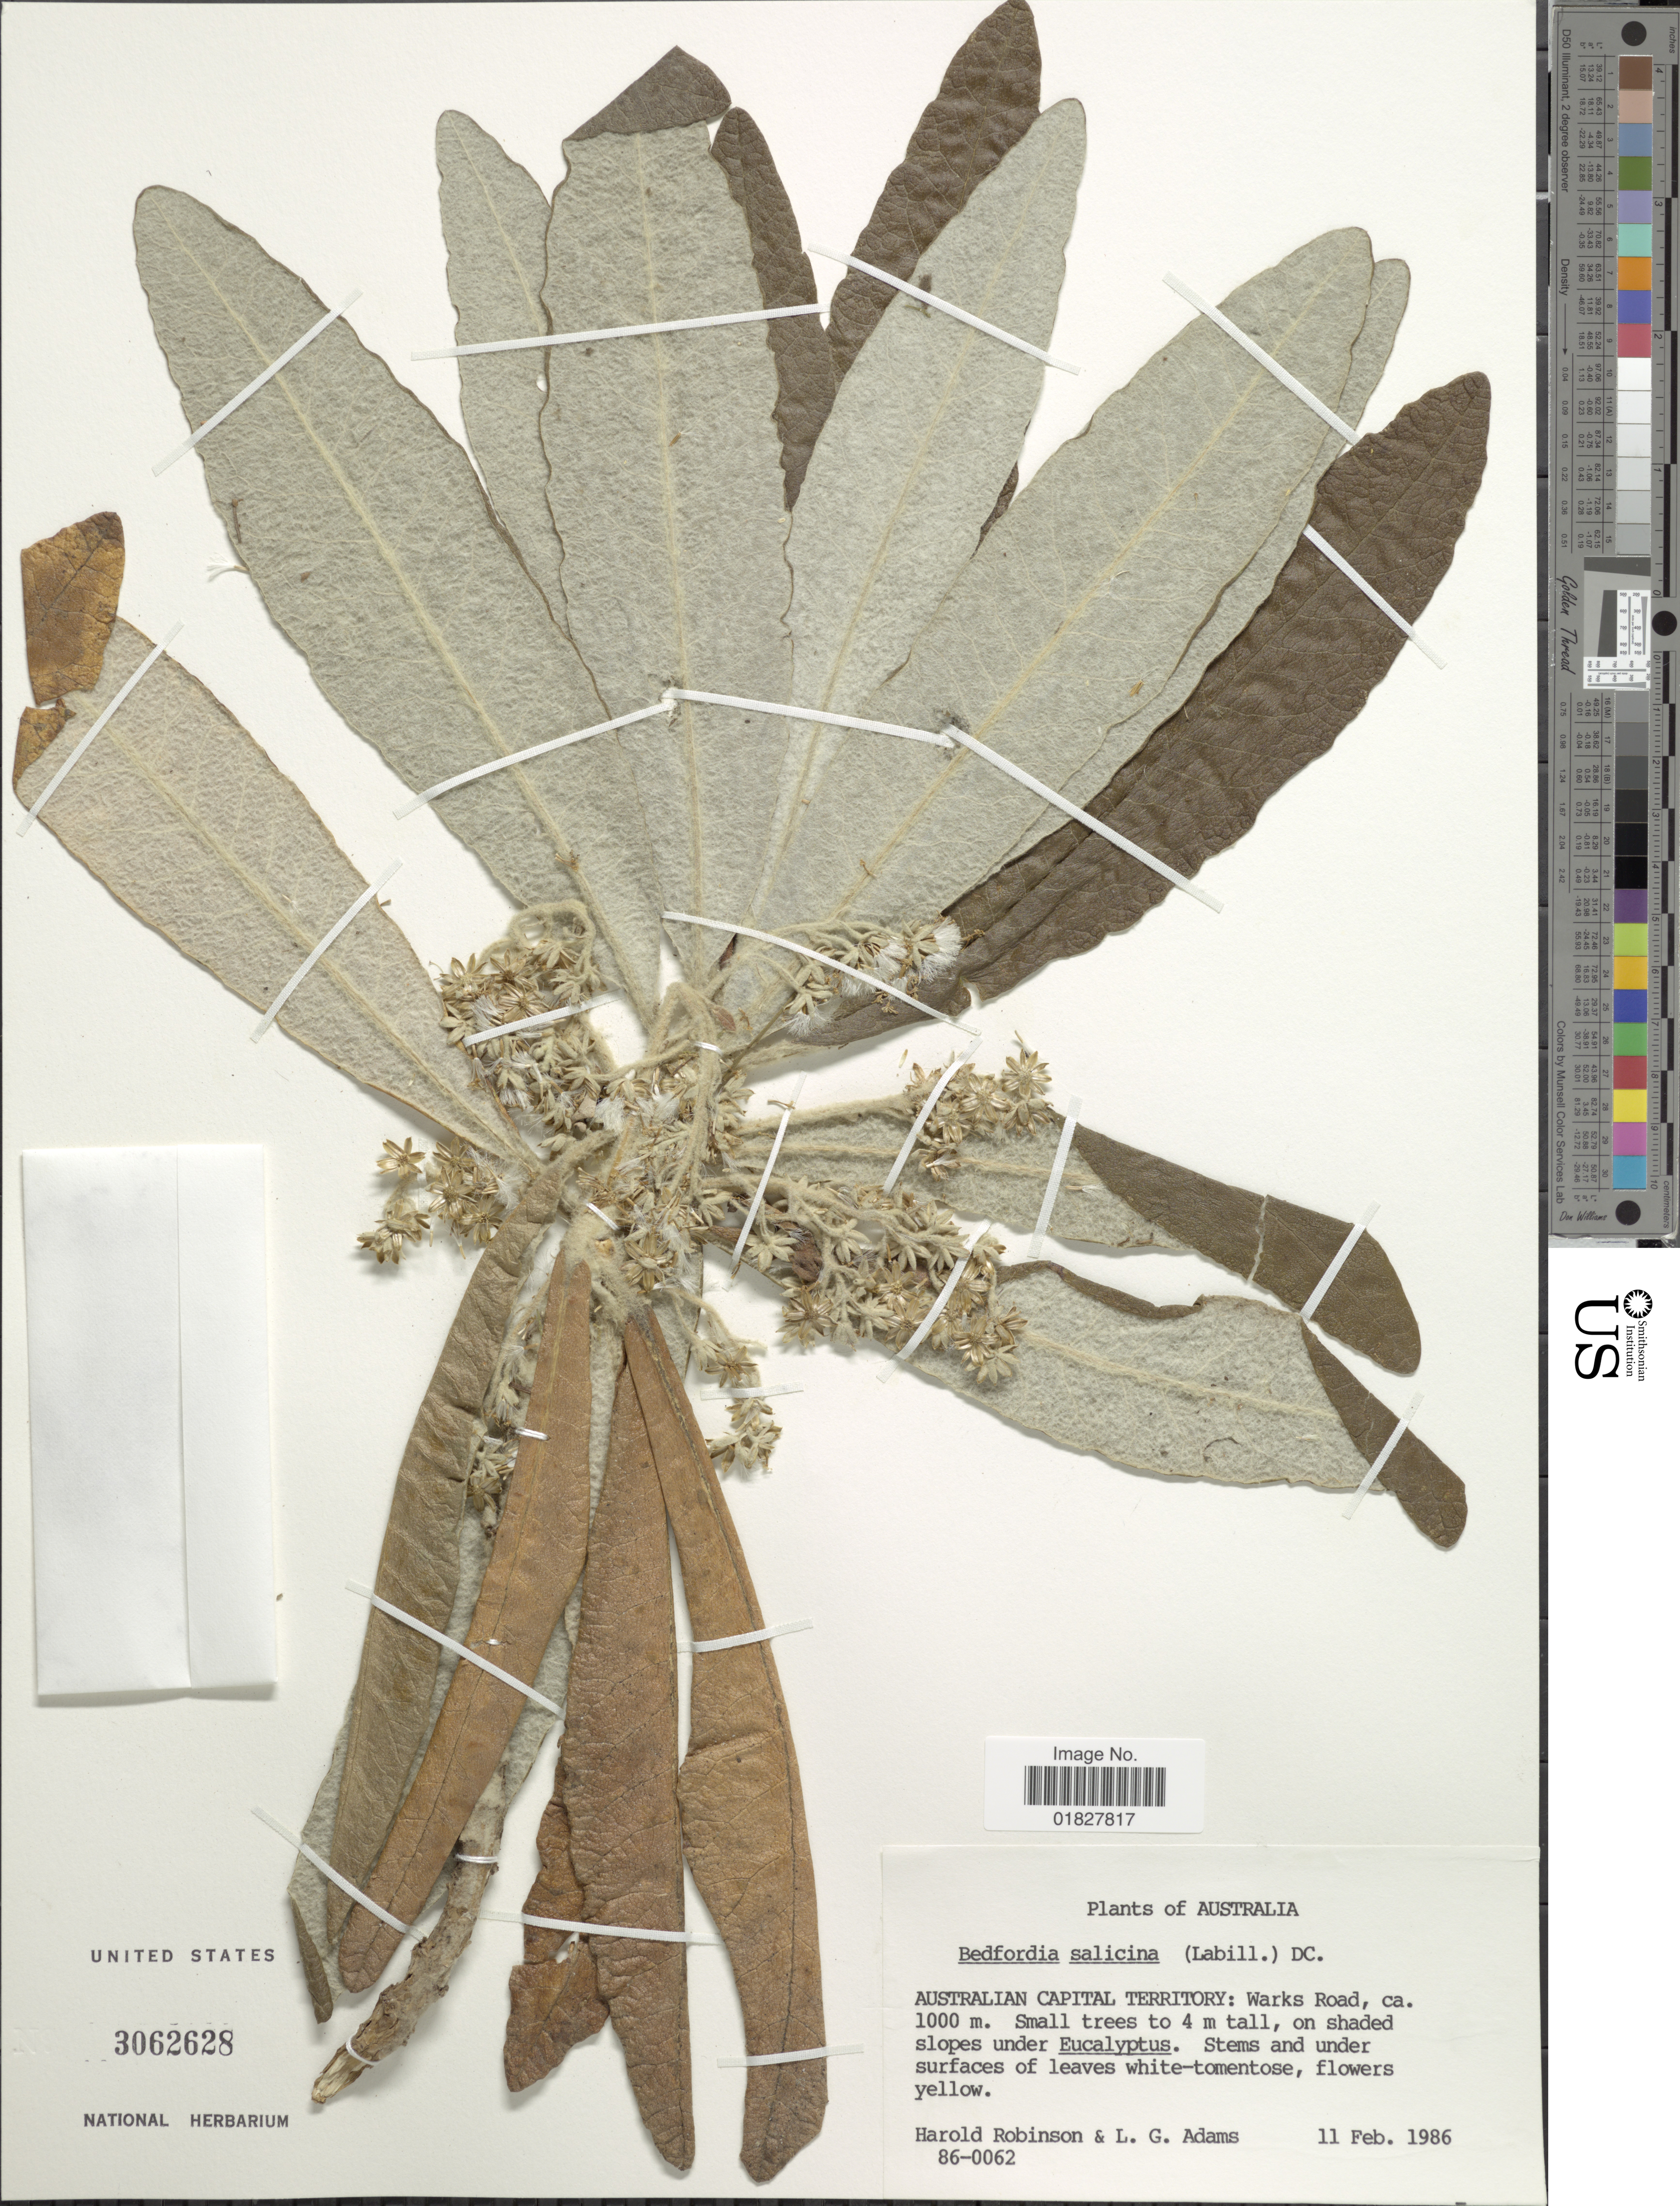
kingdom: Plantae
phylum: Tracheophyta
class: Magnoliopsida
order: Asterales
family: Asteraceae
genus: Bedfordia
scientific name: Bedfordia salicina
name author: (Labill.) DC.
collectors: H. Robinson & L. G. Adams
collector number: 86-0062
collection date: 1986-02-11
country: Australia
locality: Australian Capital Territory, Warks Road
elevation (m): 1000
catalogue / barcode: US 3062628